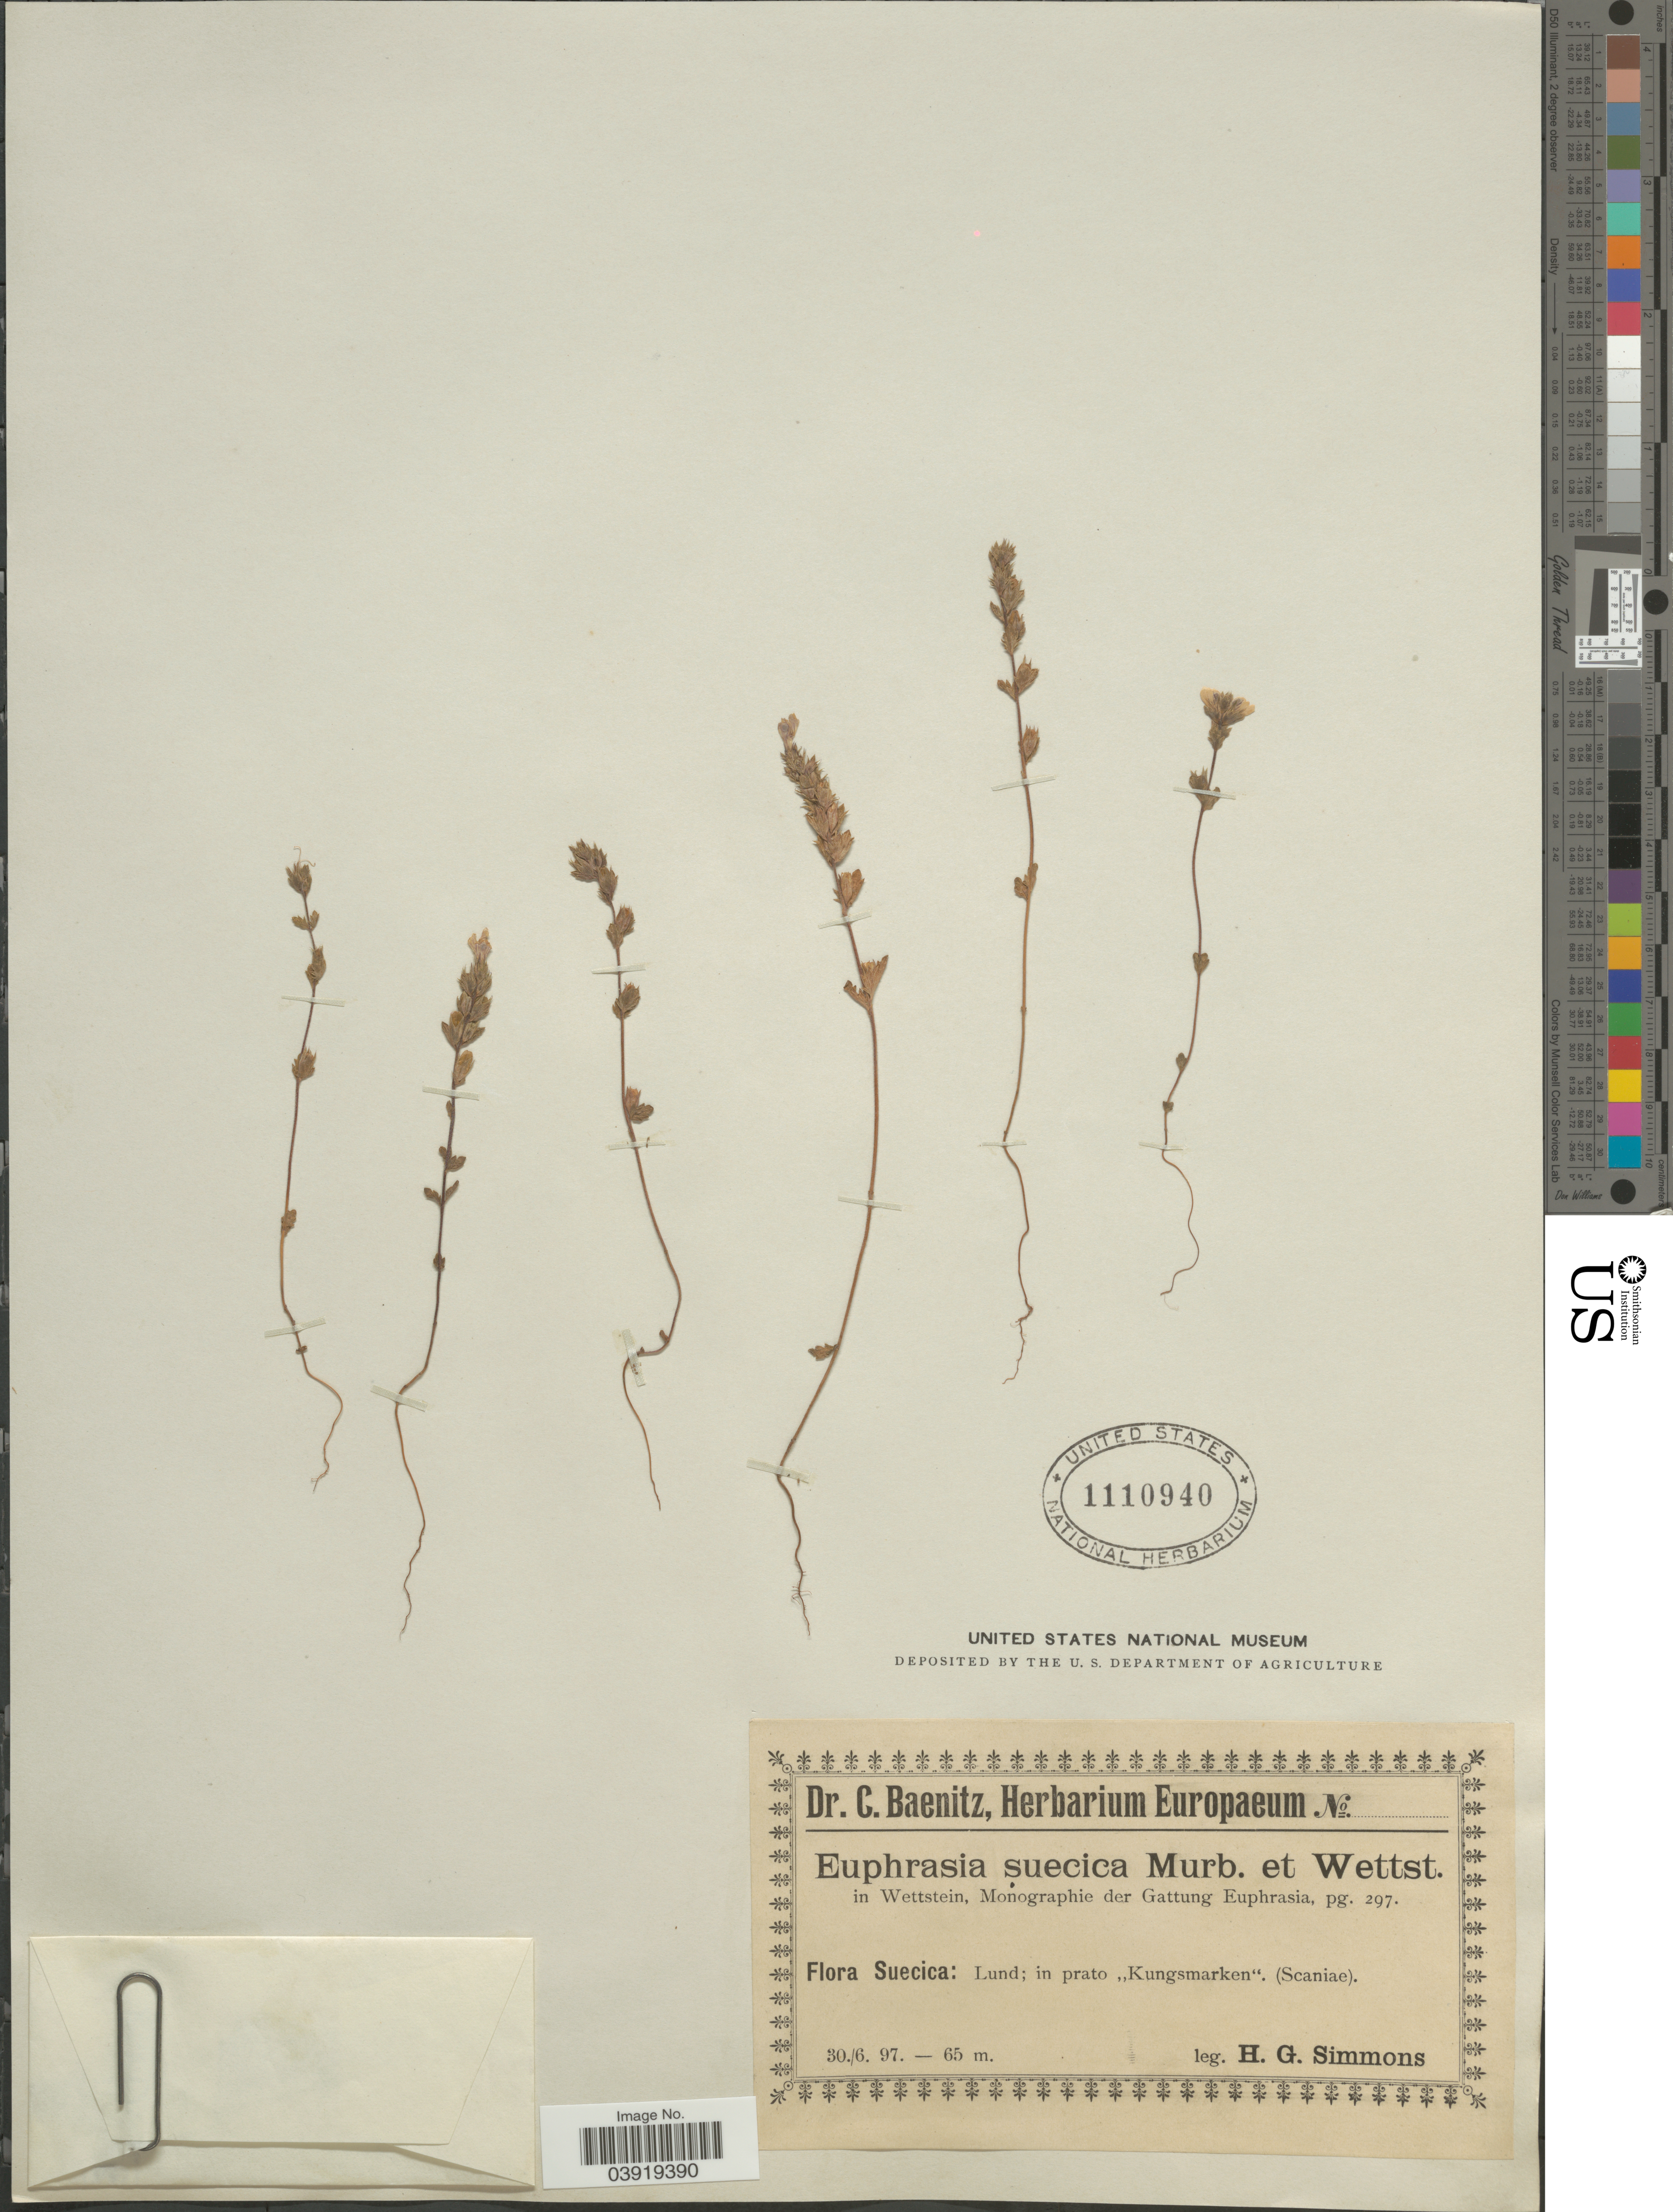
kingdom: Plantae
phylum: Tracheophyta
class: Magnoliopsida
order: Lamiales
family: Orobanchaceae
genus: Euphrasia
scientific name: Euphrasia suecica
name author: Murb. & Wettst.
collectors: H. Simmons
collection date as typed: Transcribed d/m/y: 30/6/97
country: Sweden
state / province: Skåne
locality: Suecica: Lund; in prato "Kungsmarken". (Scaniæ).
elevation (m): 65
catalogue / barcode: US 1110940